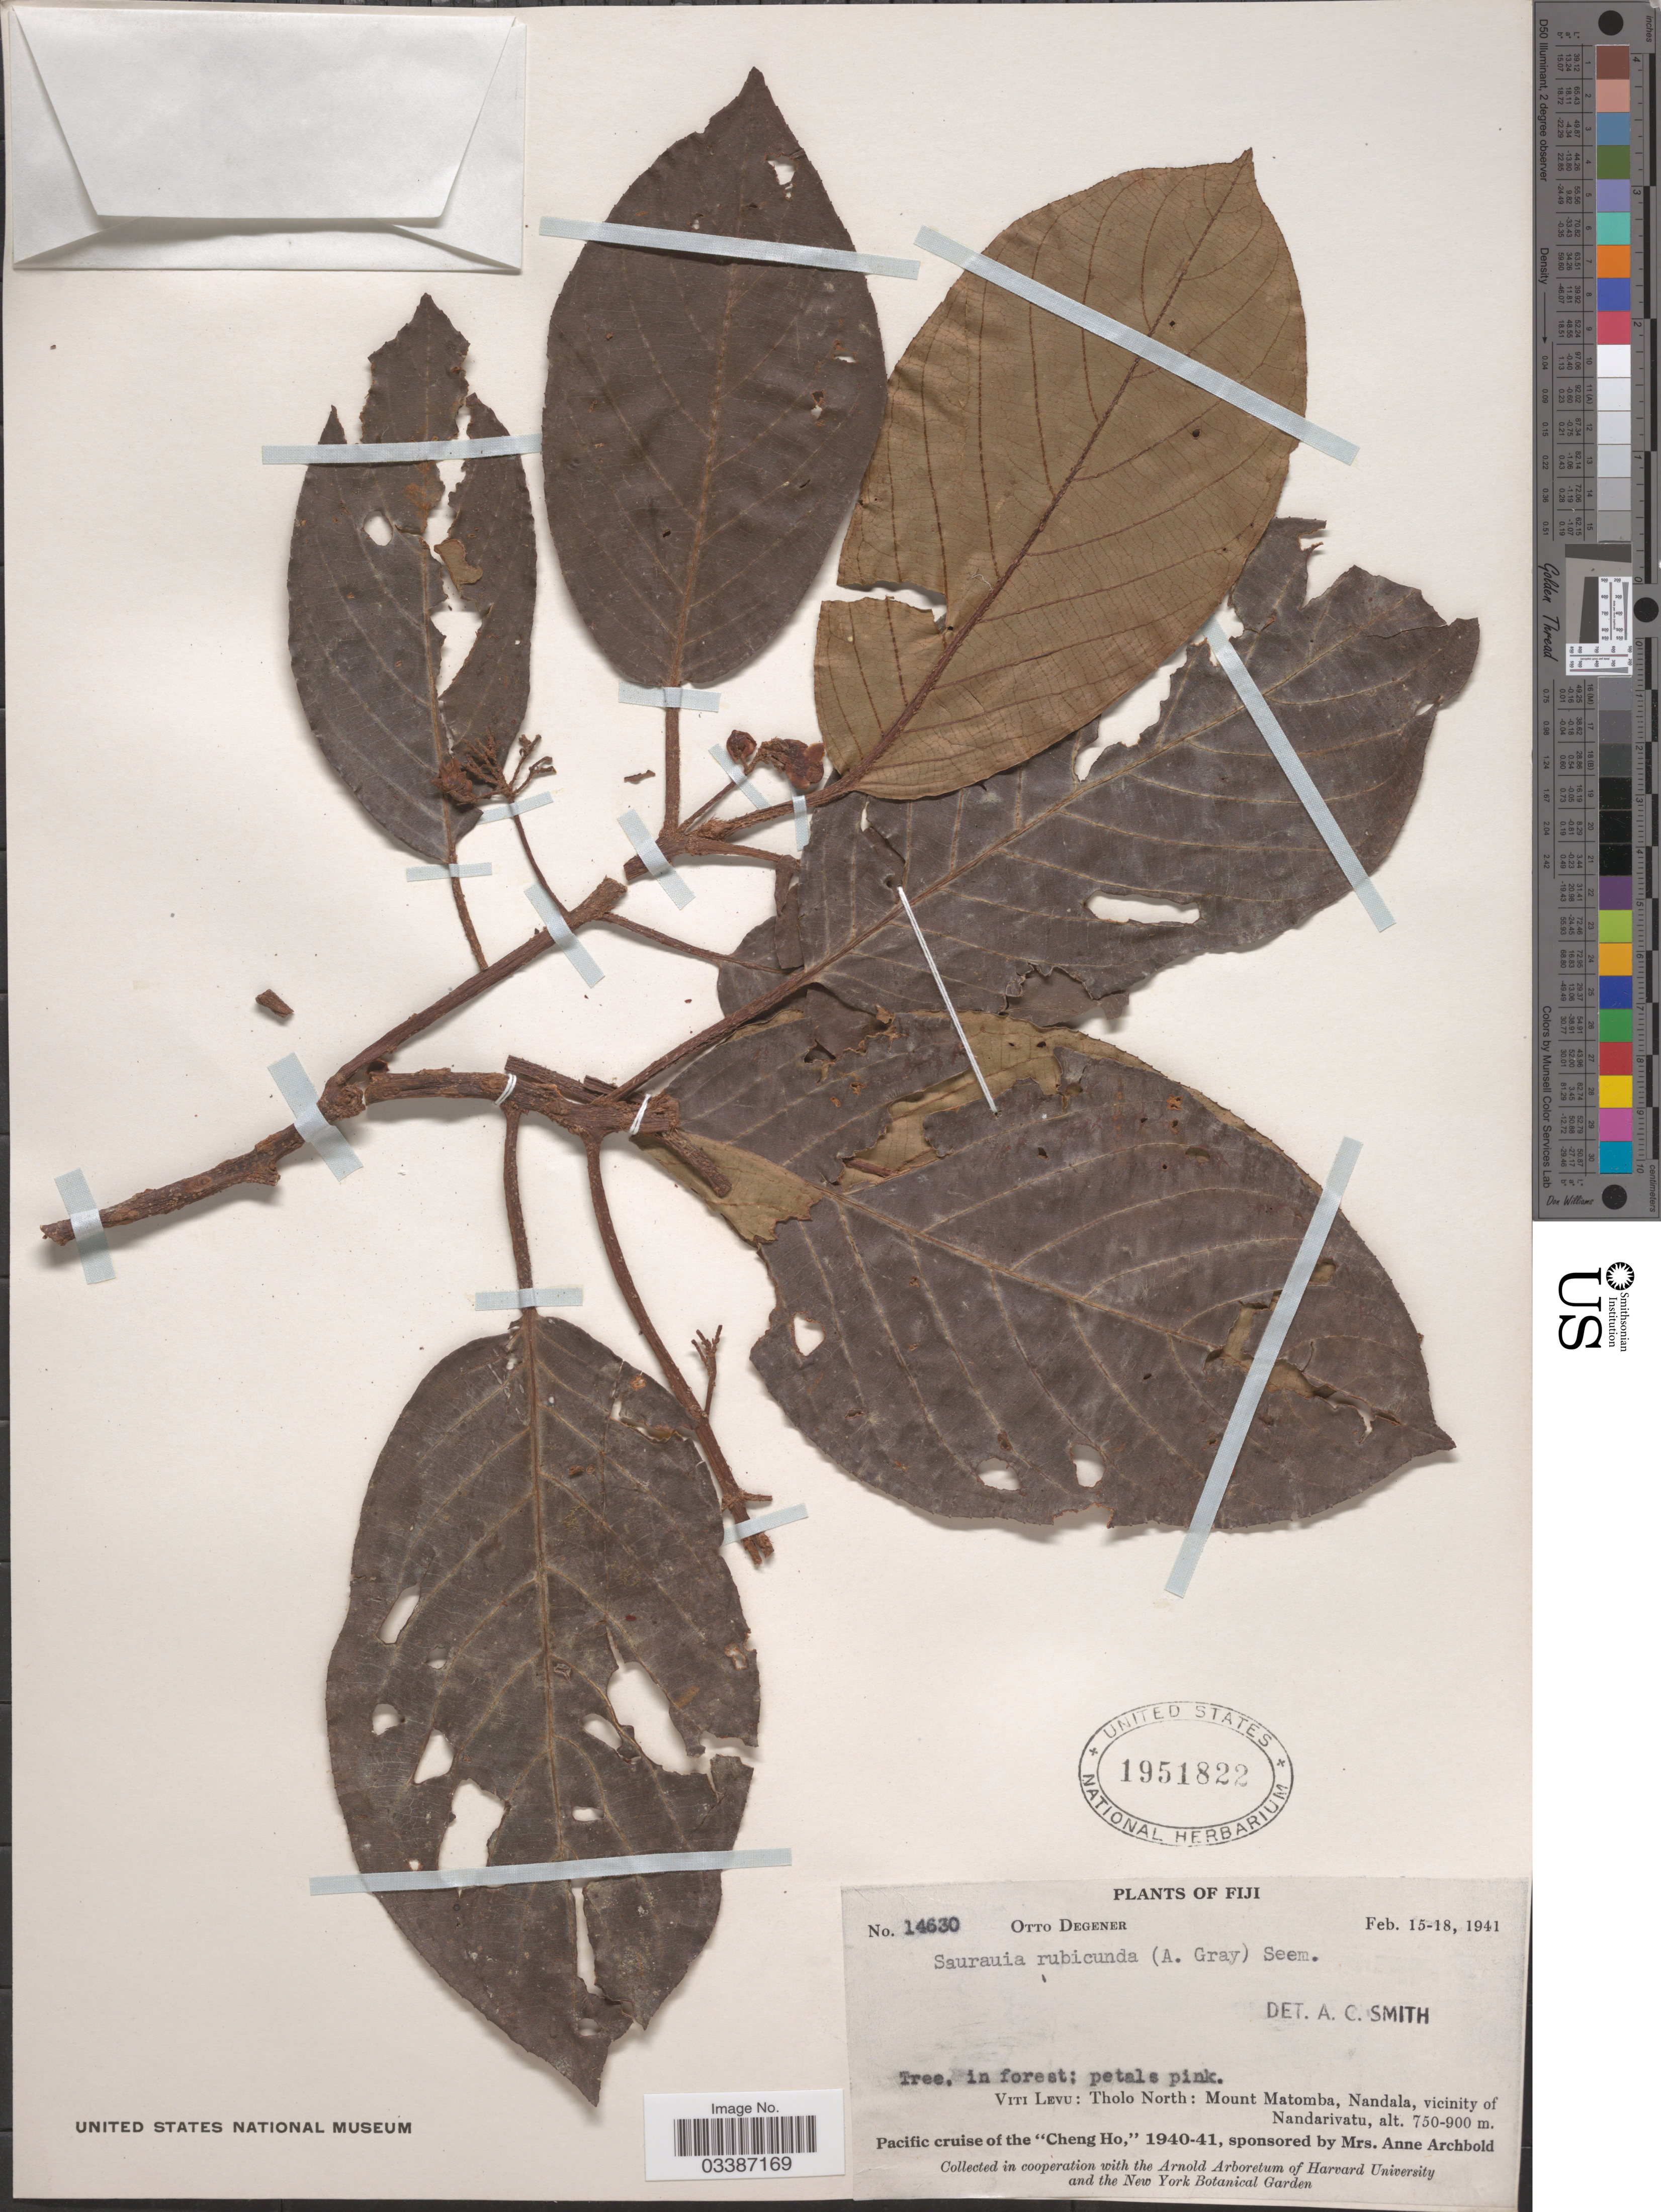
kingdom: Plantae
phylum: Tracheophyta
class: Magnoliopsida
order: Ericales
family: Actinidiaceae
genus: Saurauia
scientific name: Saurauia rubicunda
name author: Seem.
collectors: O. Degener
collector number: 14630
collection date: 1941-02-15/1941-02-18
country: Fiji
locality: Viti Levu: Tholo North: Mount Matomba, Nandala, vicinity of Nandarivatu.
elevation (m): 750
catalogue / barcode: US 1951822